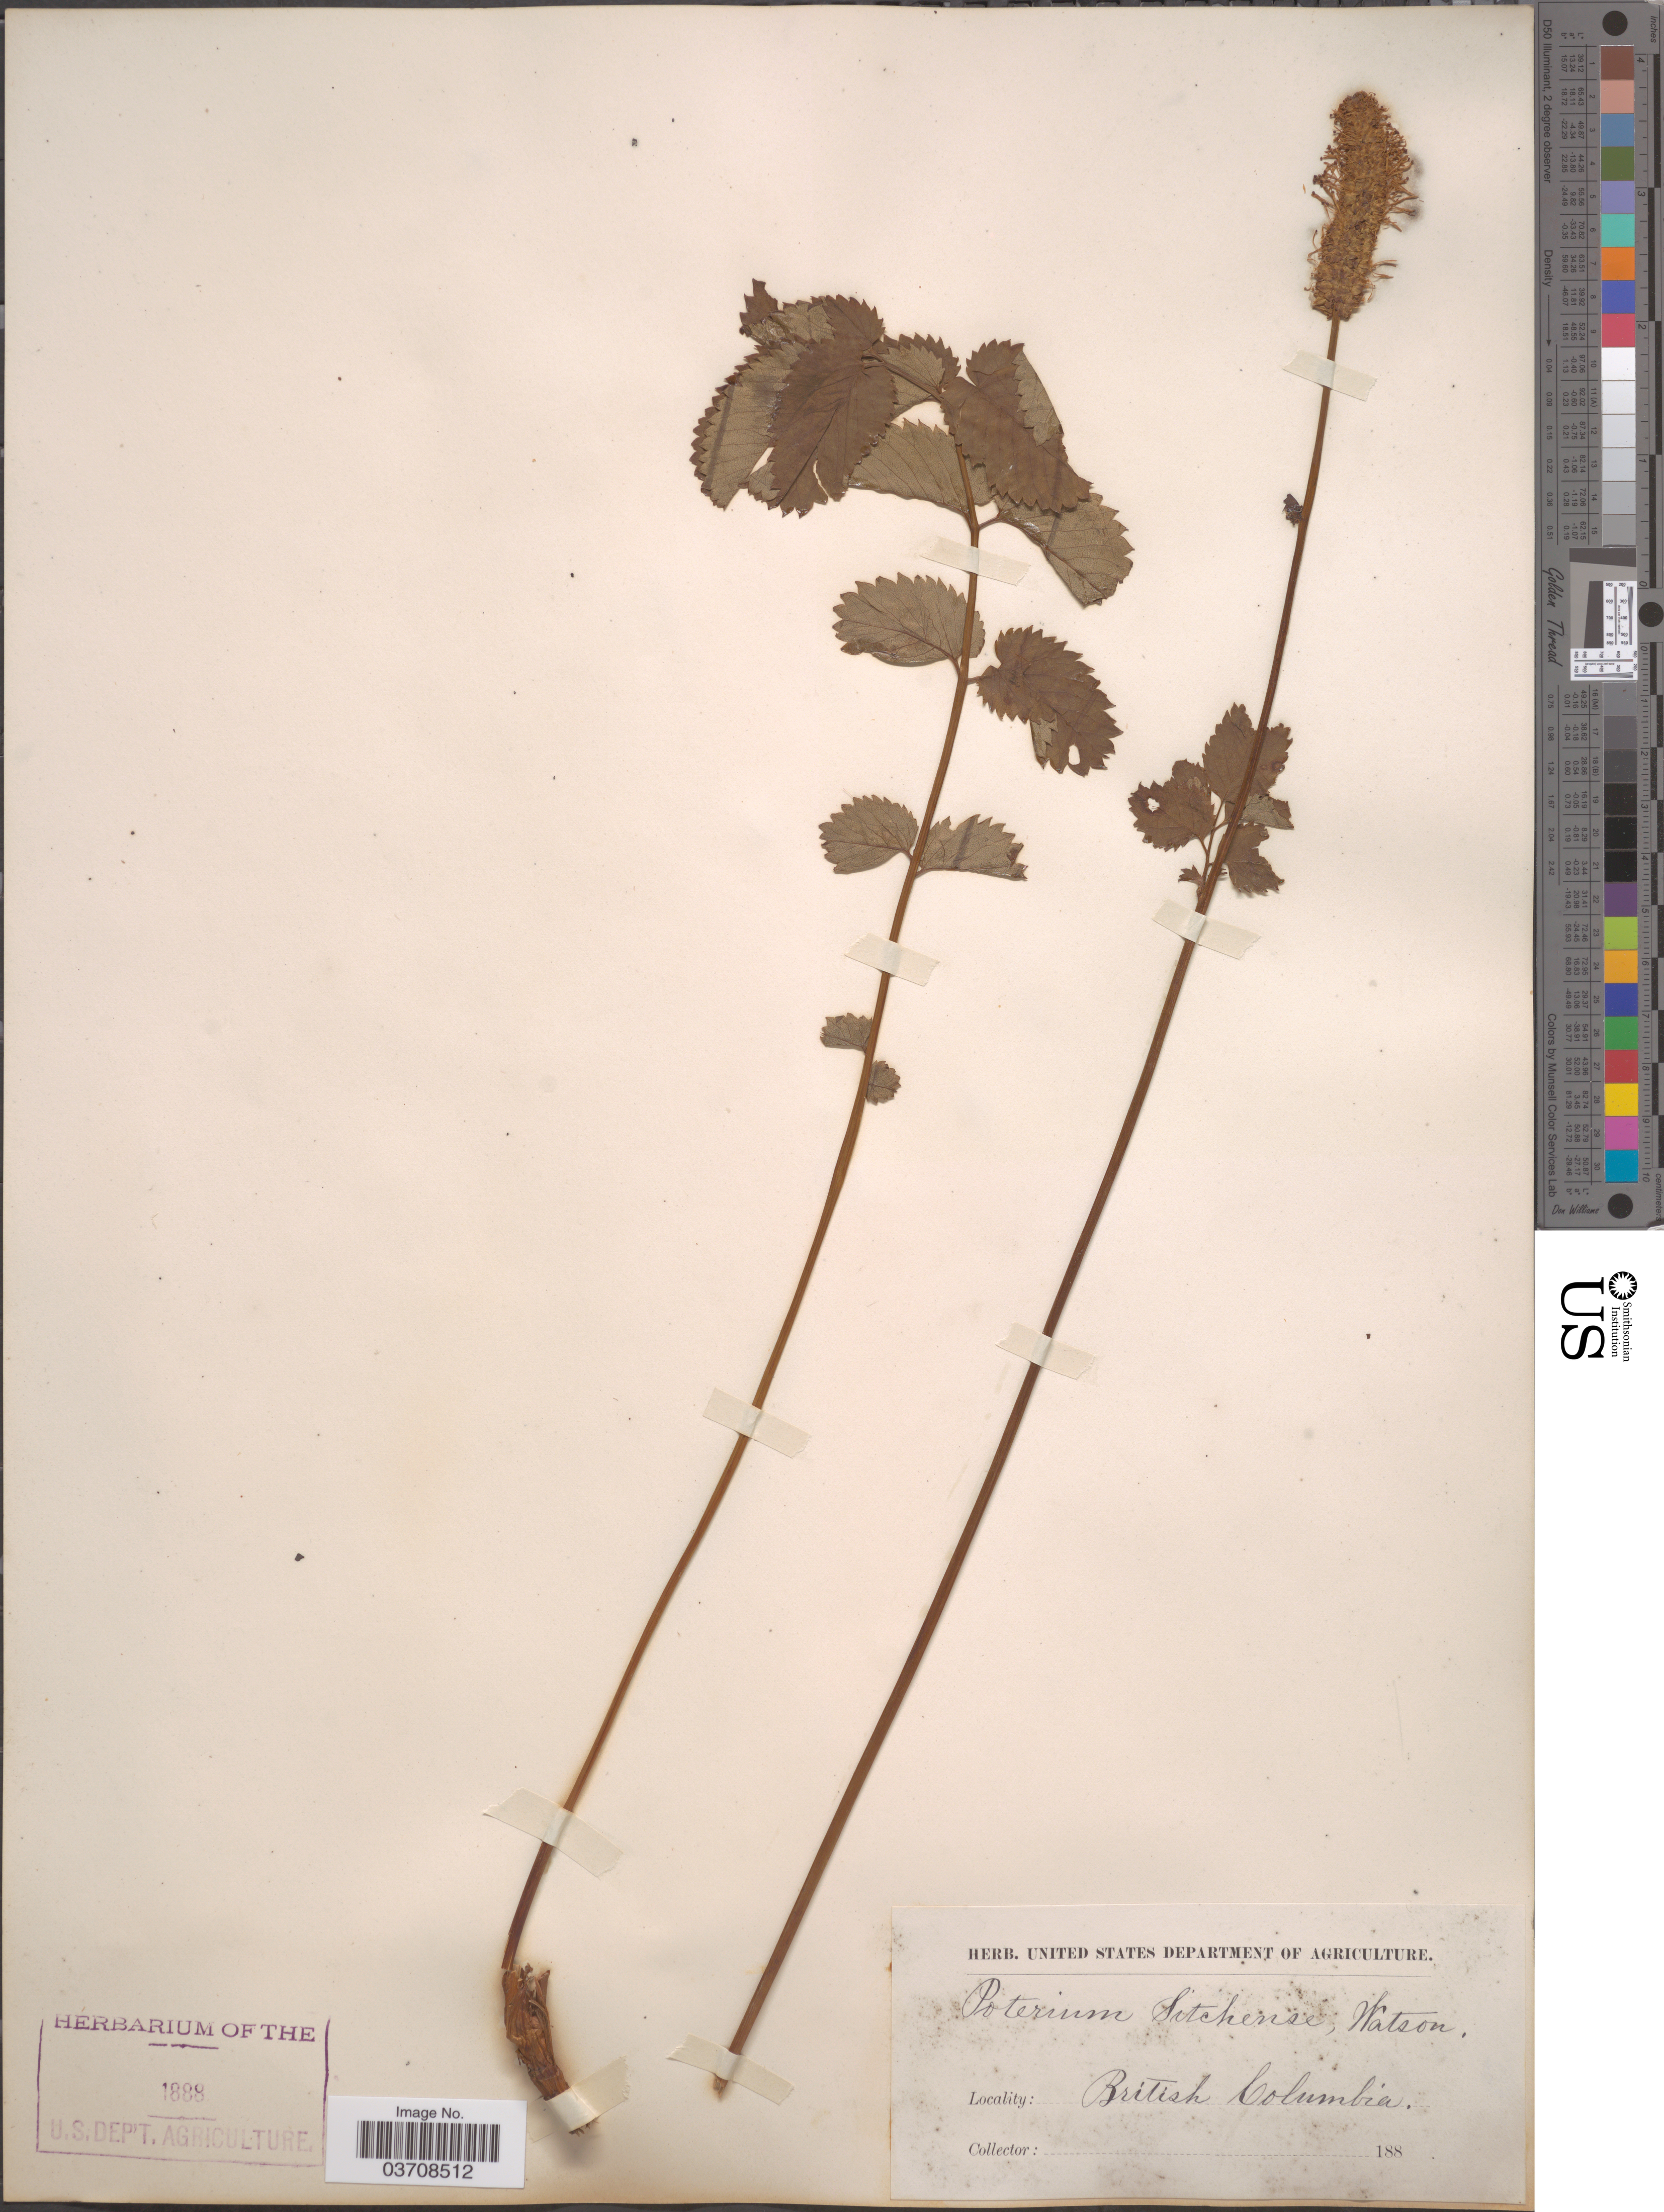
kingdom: Plantae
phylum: Tracheophyta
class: Magnoliopsida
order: Rosales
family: Rosaceae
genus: Sanguisorba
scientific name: Sanguisorba stipulata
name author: Raf.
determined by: Strong, Mark T., (BOT), Smithsonian Institution - National Museum of Natural History (UNITED STATES)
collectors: Facchini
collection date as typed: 188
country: Canada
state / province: British Columbia